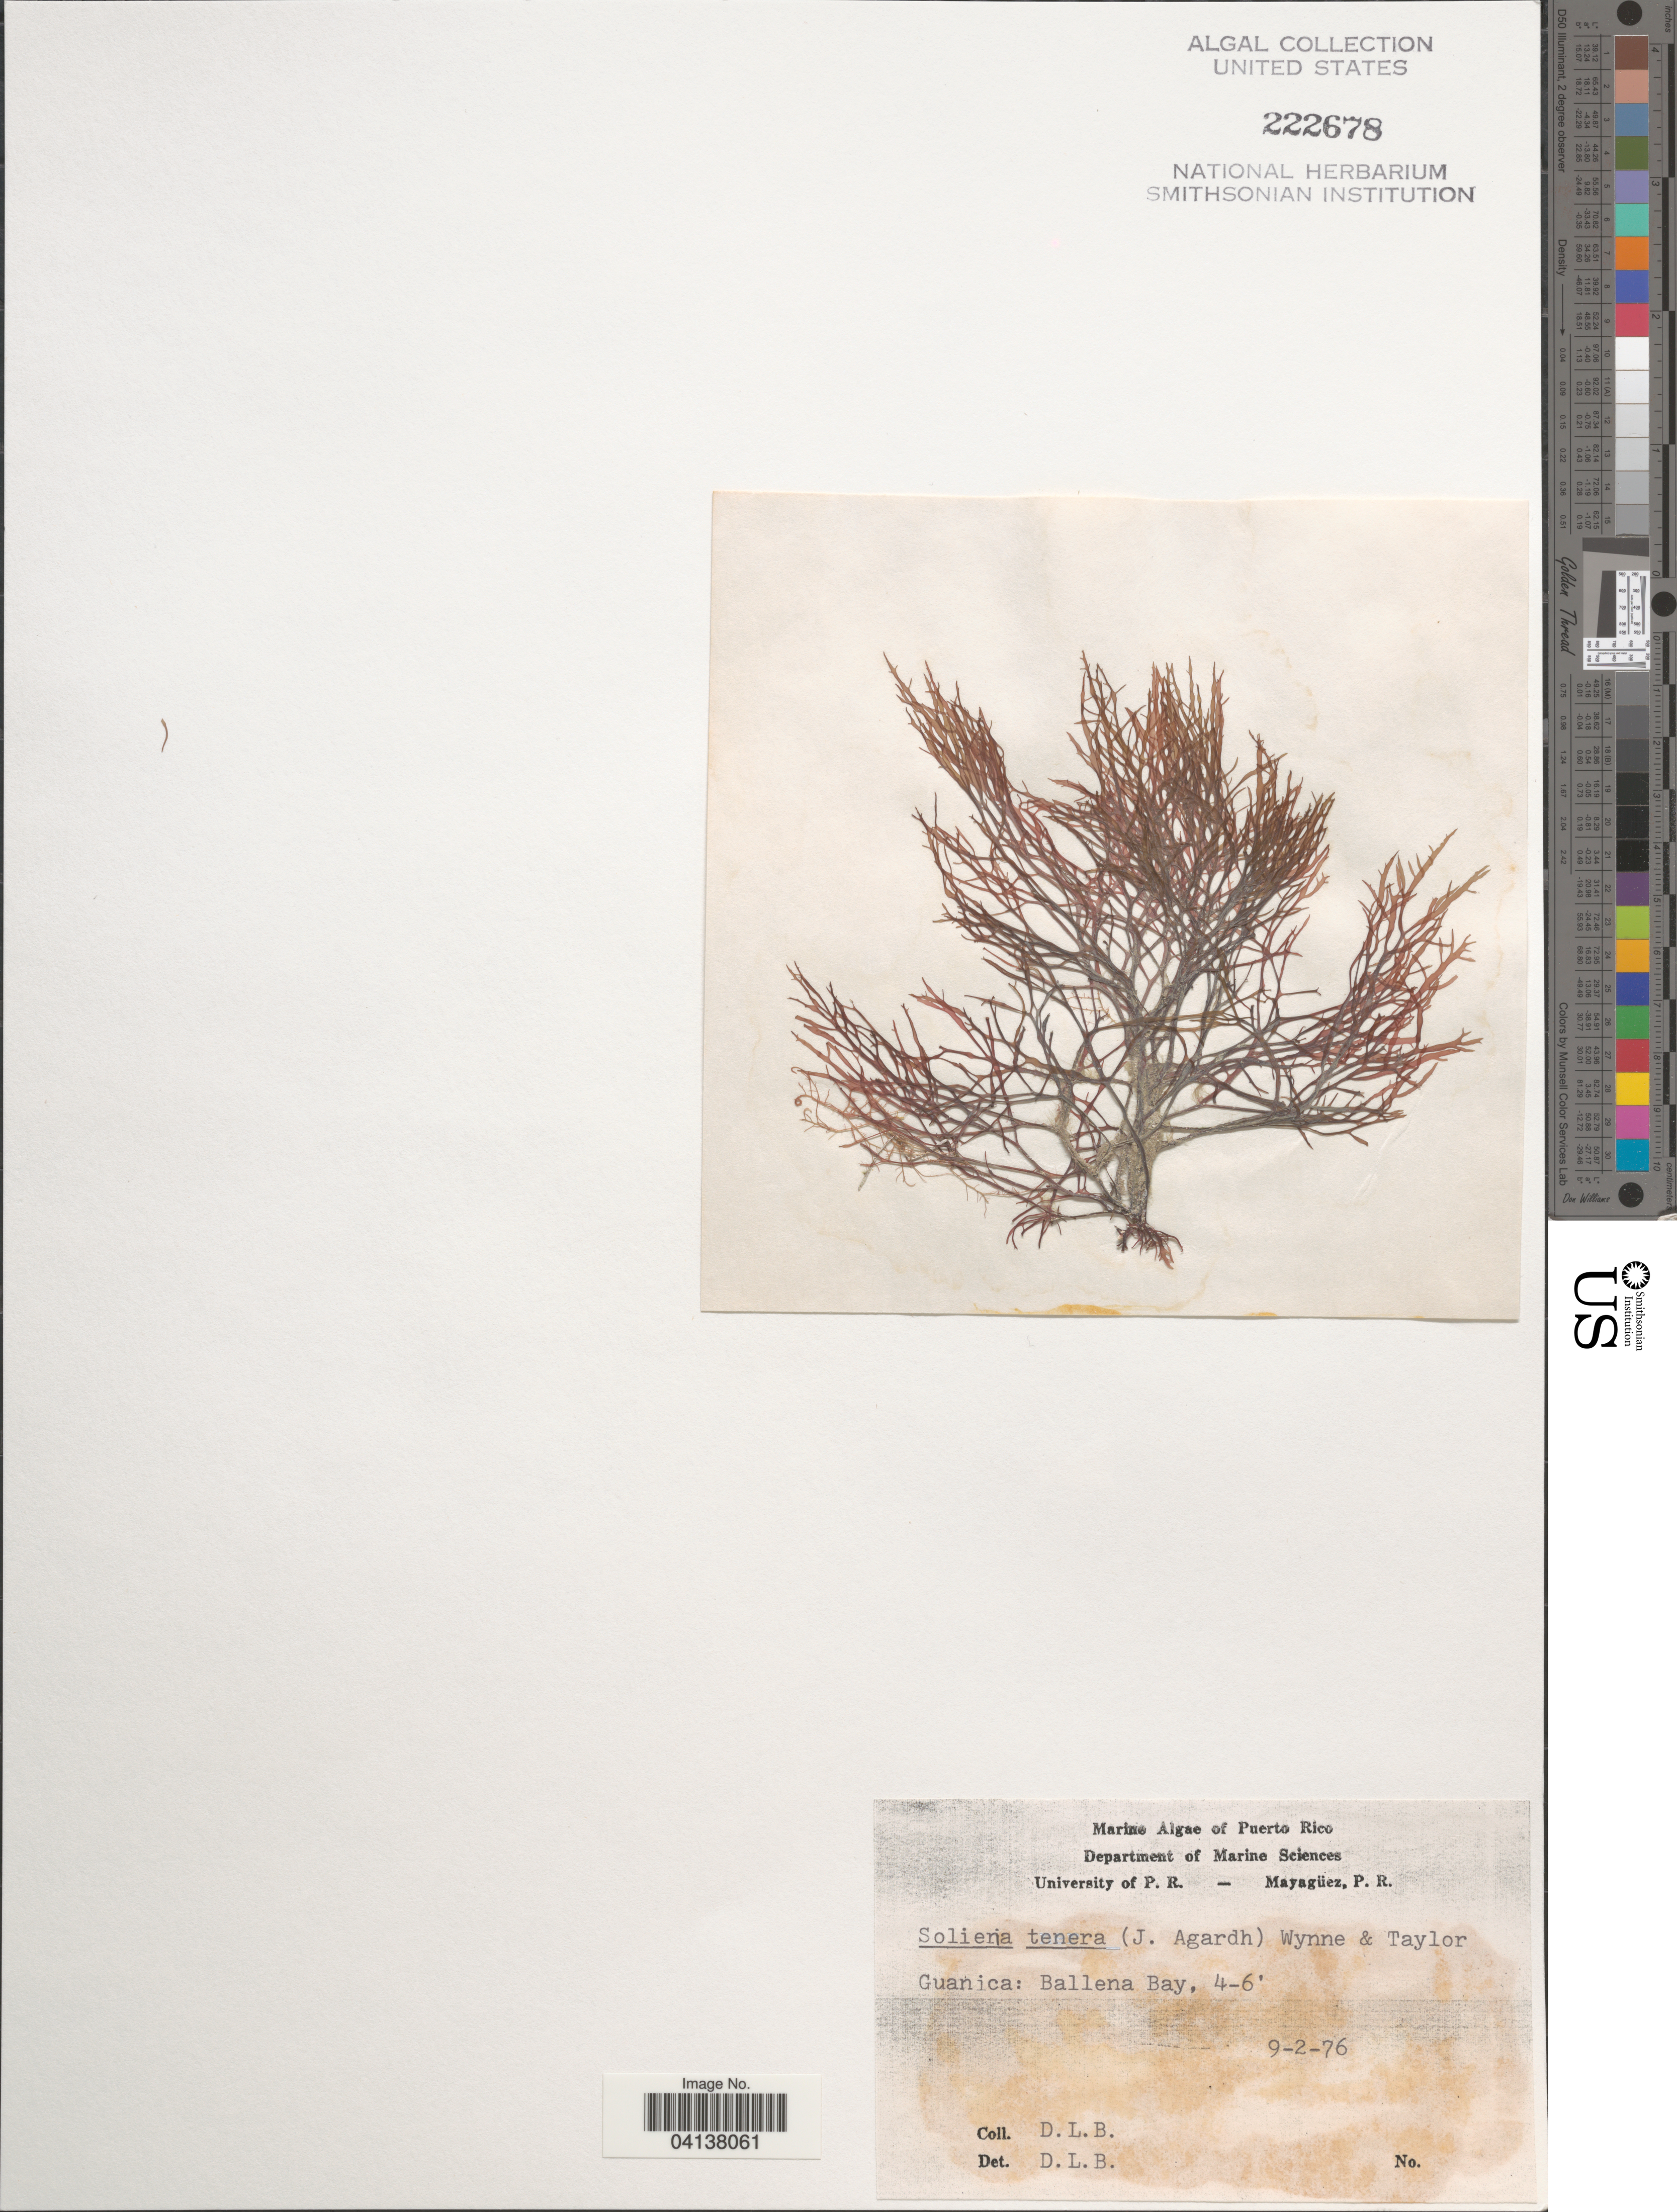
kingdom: Plantae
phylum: Rhodophyta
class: Florideophyceae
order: Gigartinales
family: Solieriaceae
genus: Solieria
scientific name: Solieria filiformis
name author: (Kütz.) P.W. Gabrielson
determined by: Algae name updating Project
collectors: D. L. B.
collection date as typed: Transcribed d/m/y: 9/2/76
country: Puerto Rico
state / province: Guánica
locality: Ballena Bay.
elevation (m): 1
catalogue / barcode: US 222678